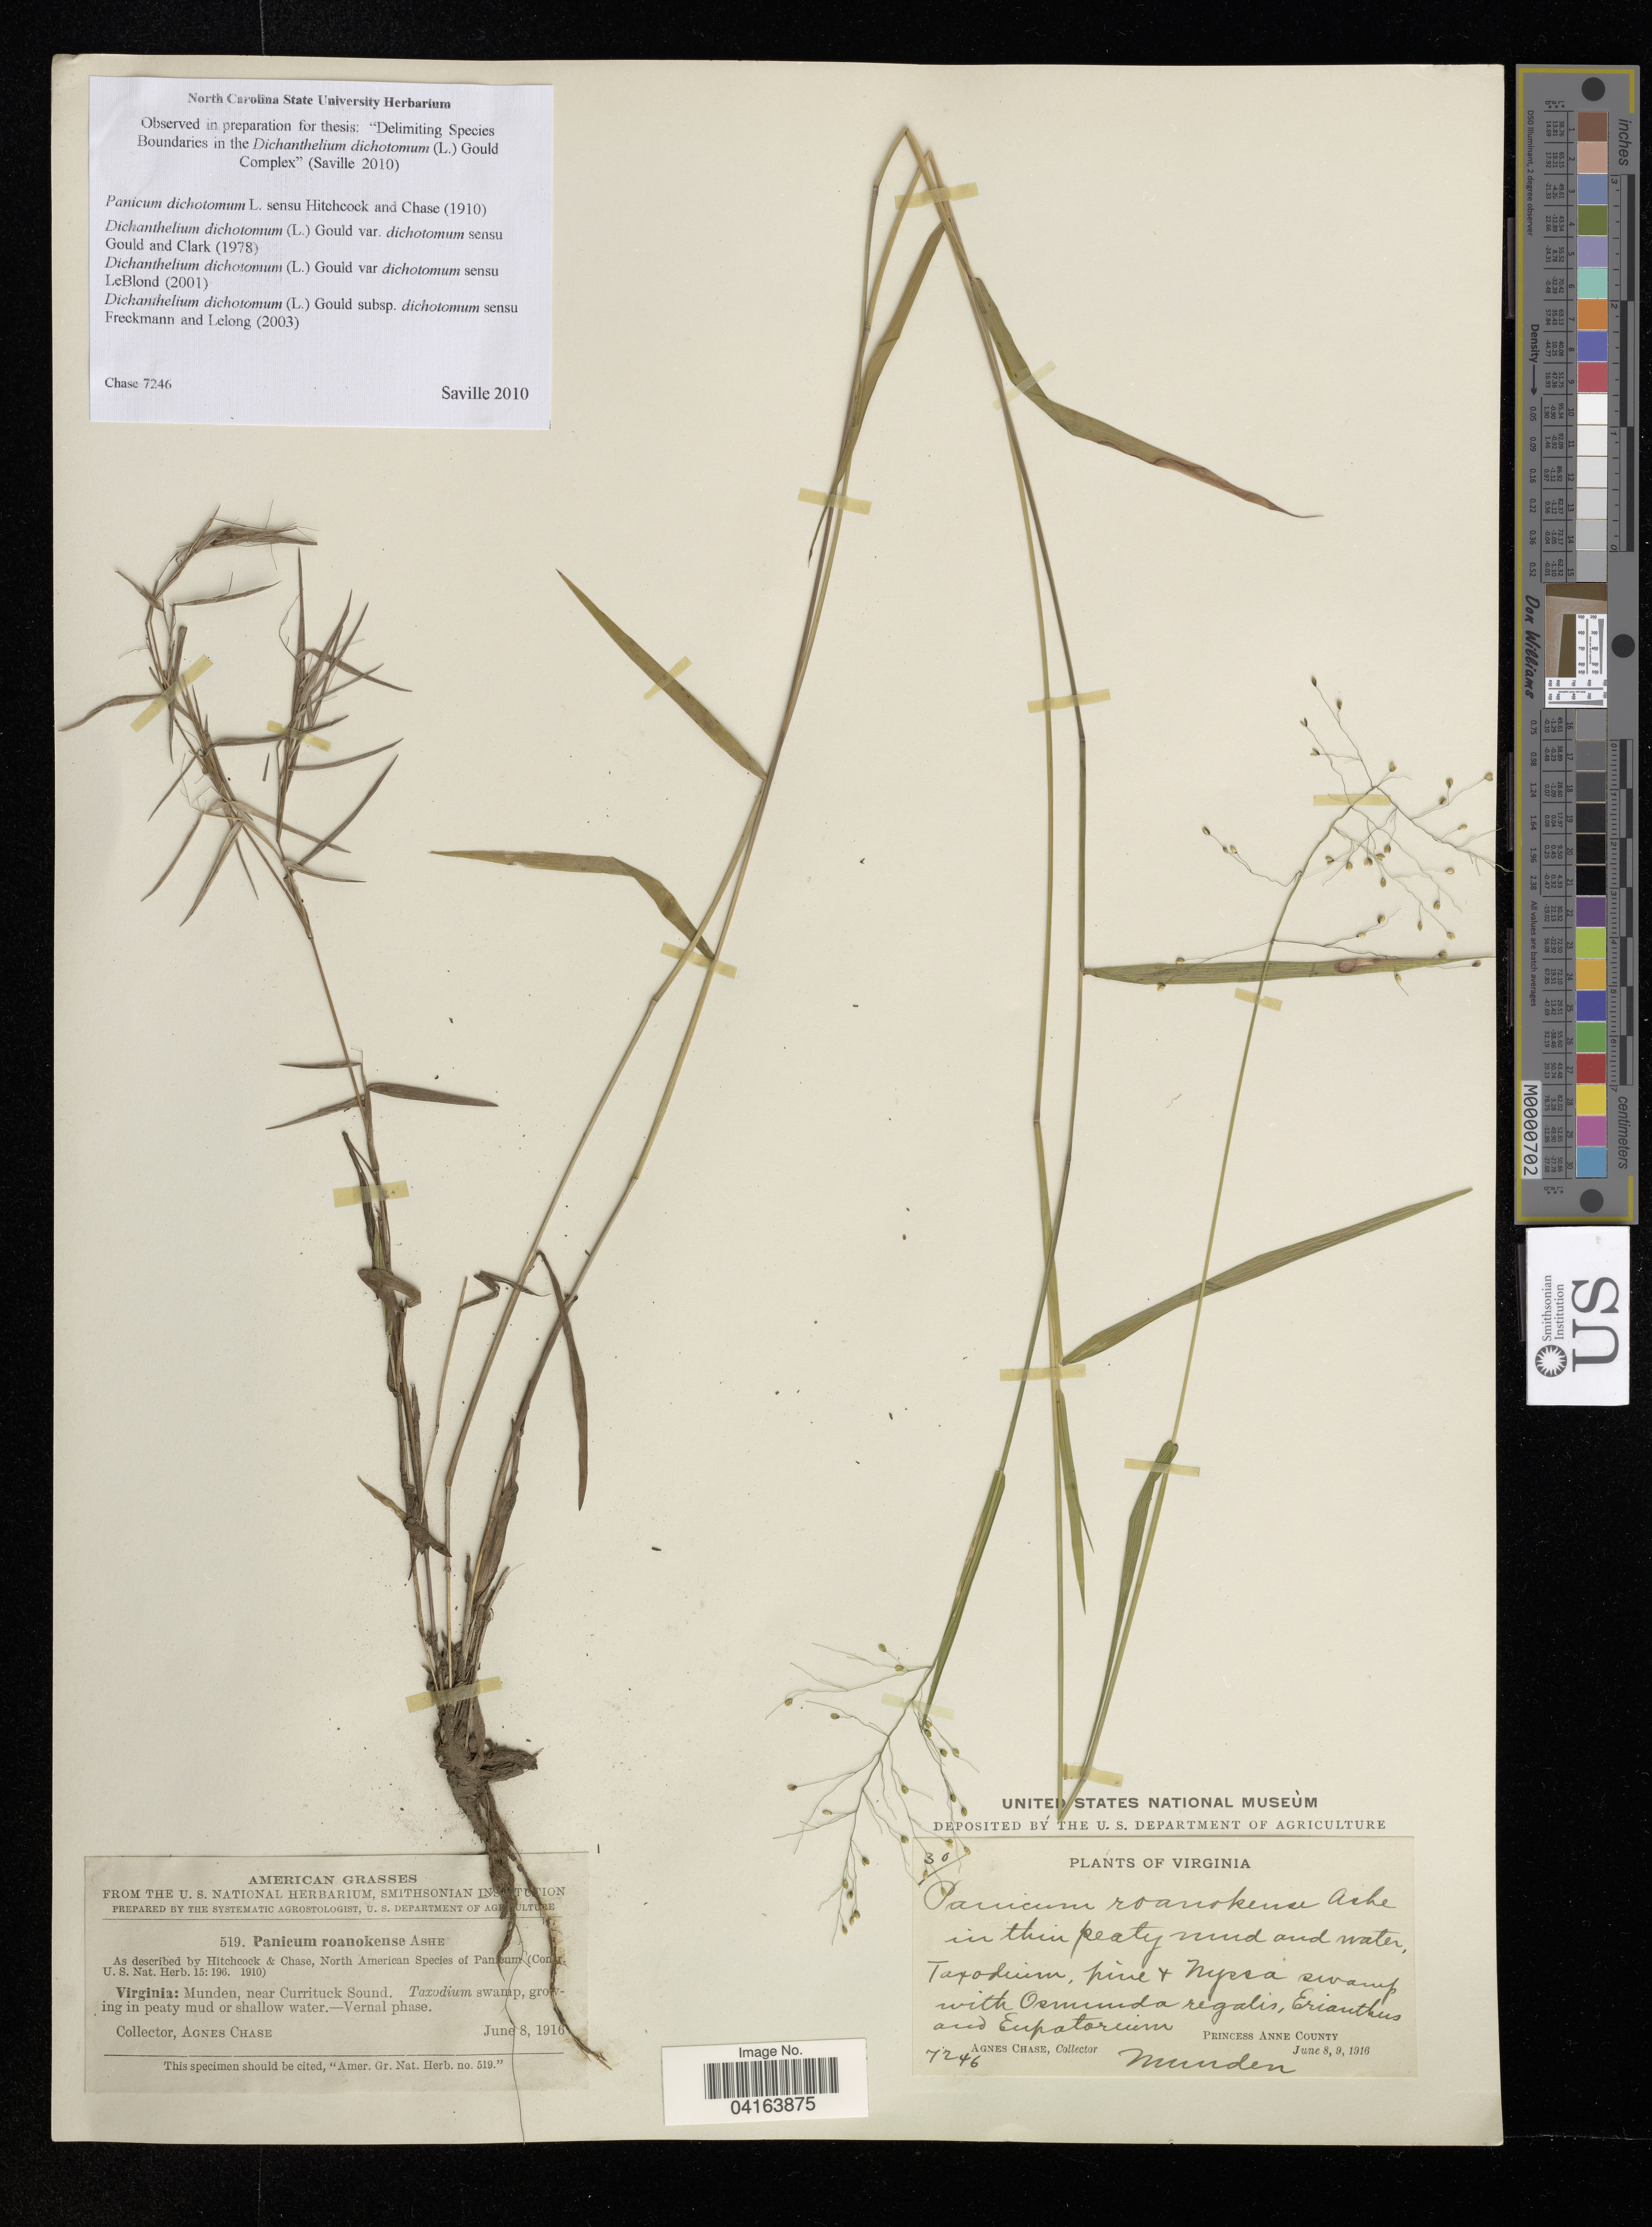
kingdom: Plantae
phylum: Tracheophyta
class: Liliopsida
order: Poales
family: Poaceae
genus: Dichanthelium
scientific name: Dichanthelium dichotomum subsp. dichotomum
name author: (L.) Gould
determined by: Saville, A. C., (NCSC), North Carolina State University (UNITED STATES)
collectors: A. Chae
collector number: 7246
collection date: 1916-06-08/1916-06-09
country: United States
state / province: Virginia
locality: Munden, near Currituck Sound. Princess Anne County.